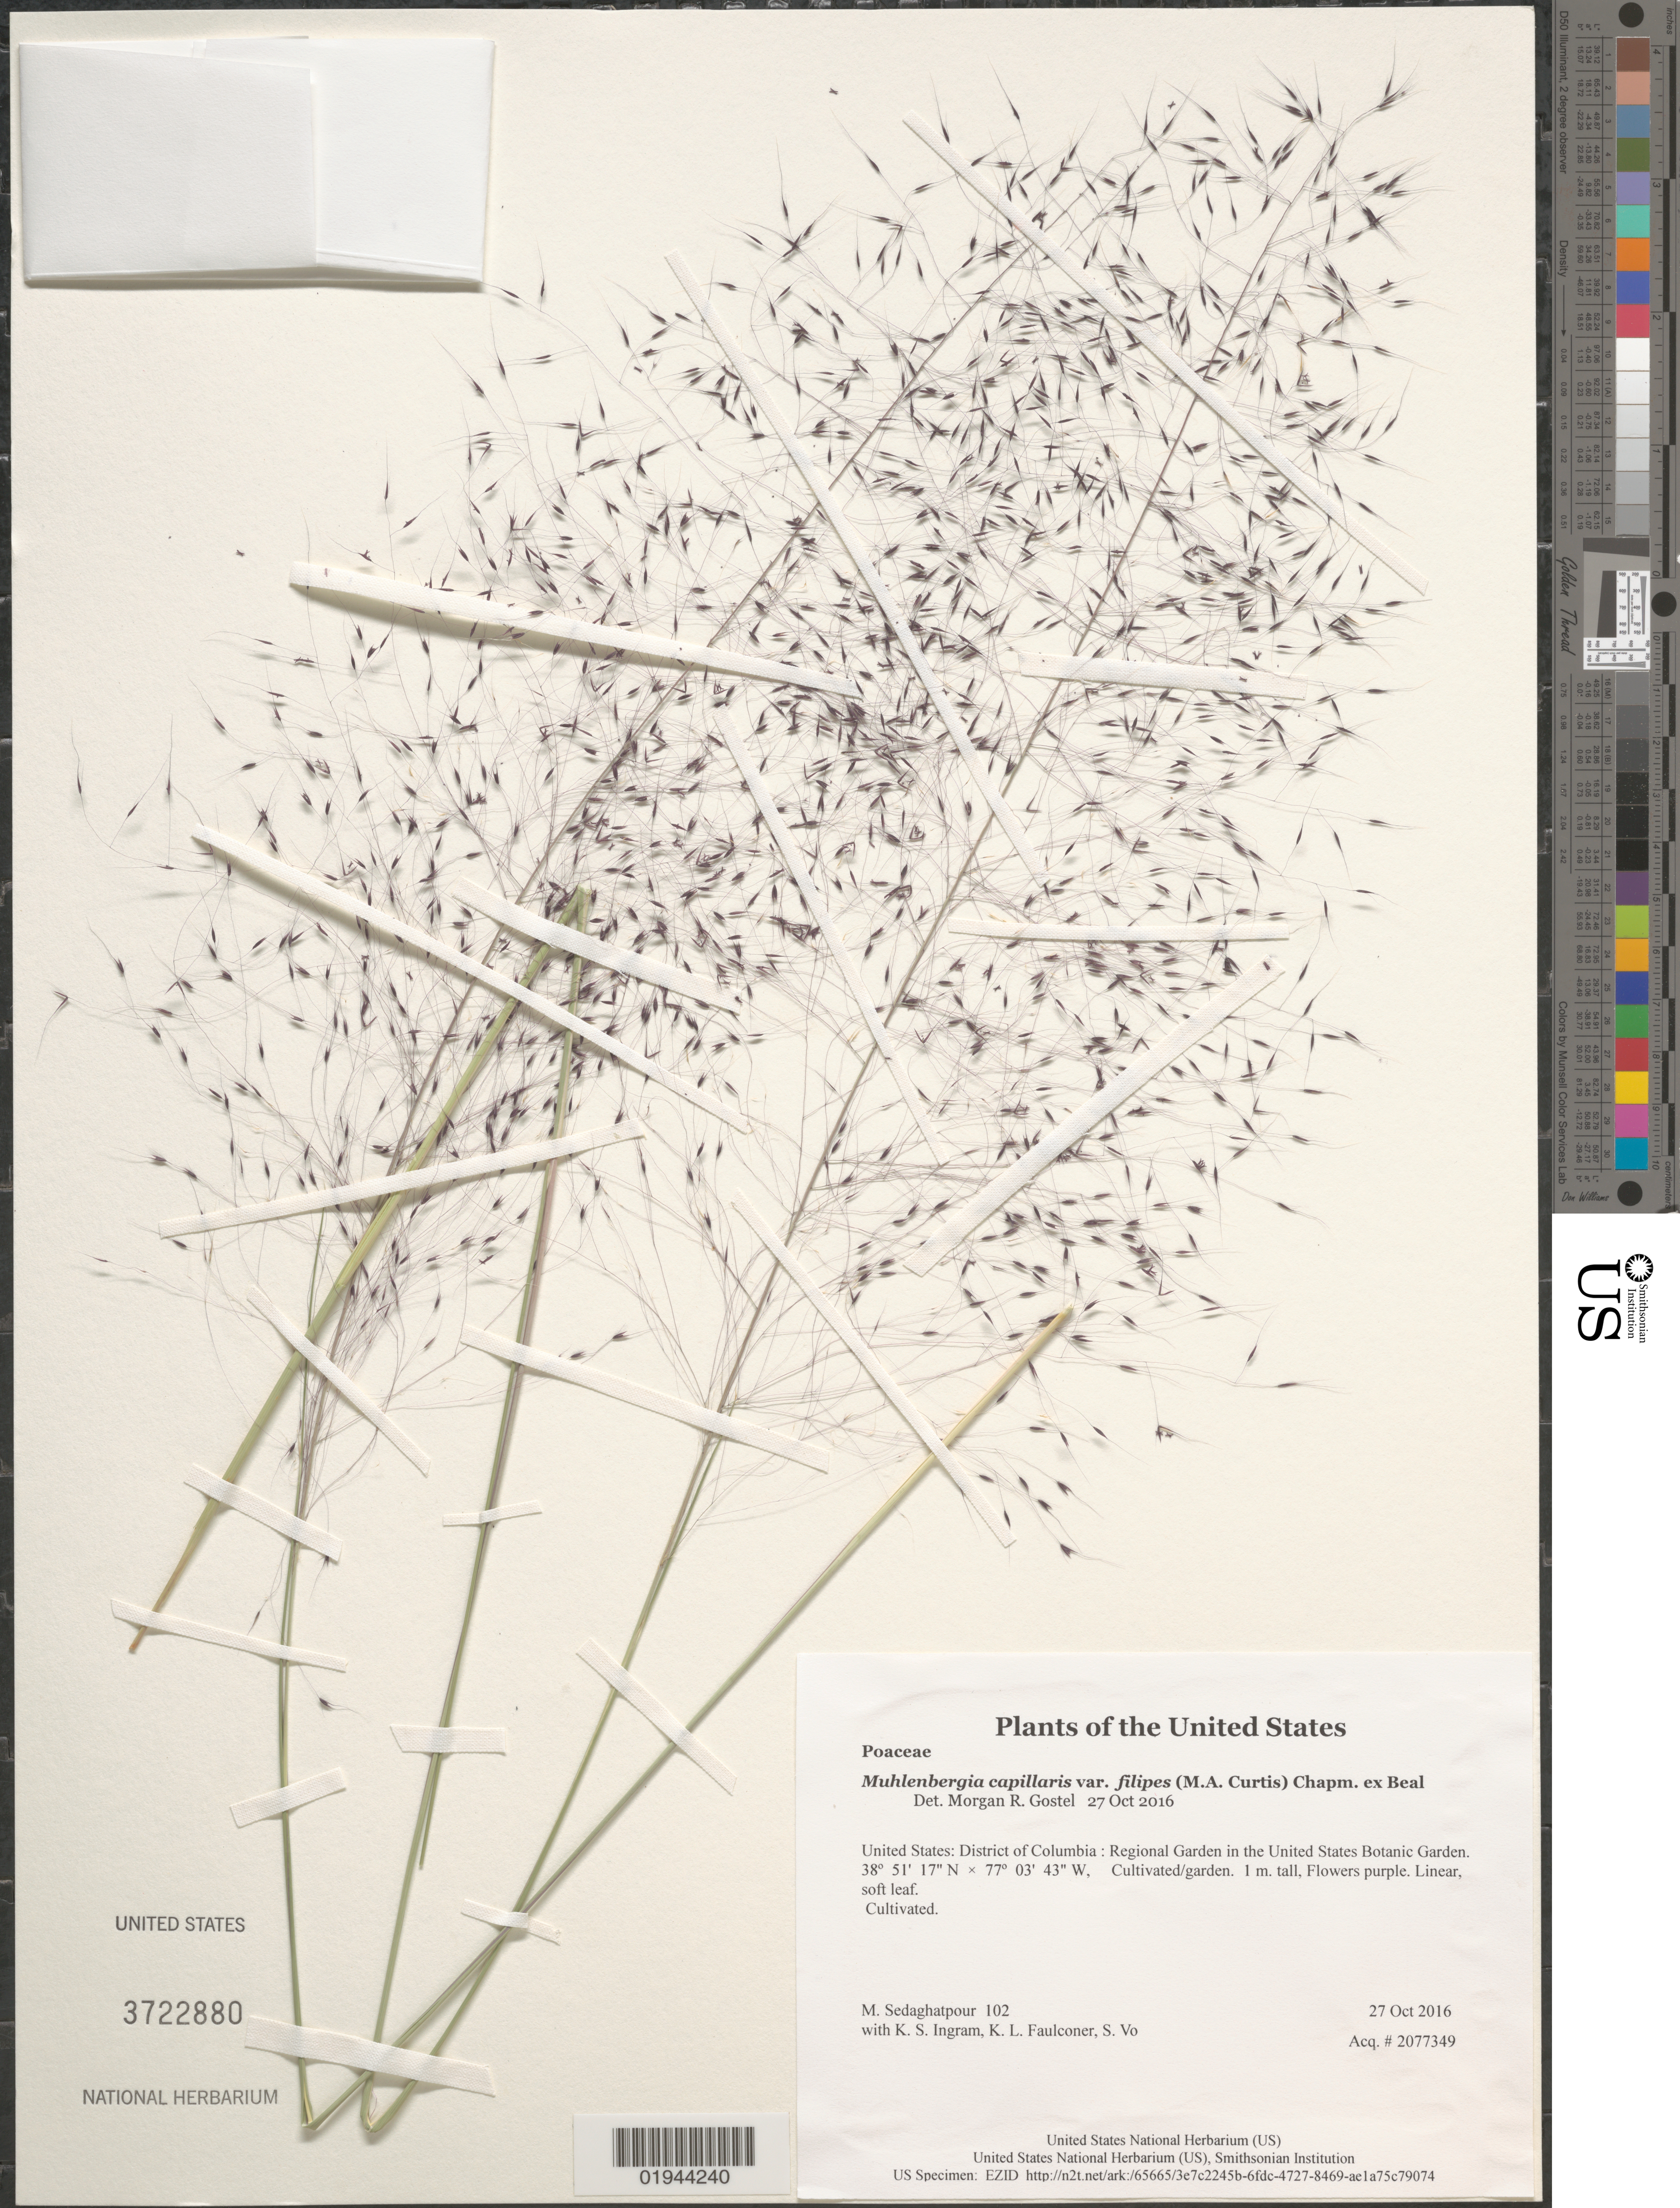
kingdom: Plantae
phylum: Tracheophyta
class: Liliopsida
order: Poales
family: Poaceae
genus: Muhlenbergia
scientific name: Muhlenbergia capillaris var. filipes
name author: (M.A. Curtis) Chapm. ex W.J. Beal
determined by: Gostel, M. R.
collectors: M. Sedaghatpour, K. S. Ingram, K. L. Faulconer & S. Vo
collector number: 102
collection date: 2016-10-27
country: United States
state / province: District of Columbia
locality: Regional Garden in the United States Botanic Garden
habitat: Cultivated/garden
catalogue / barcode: US 3722880